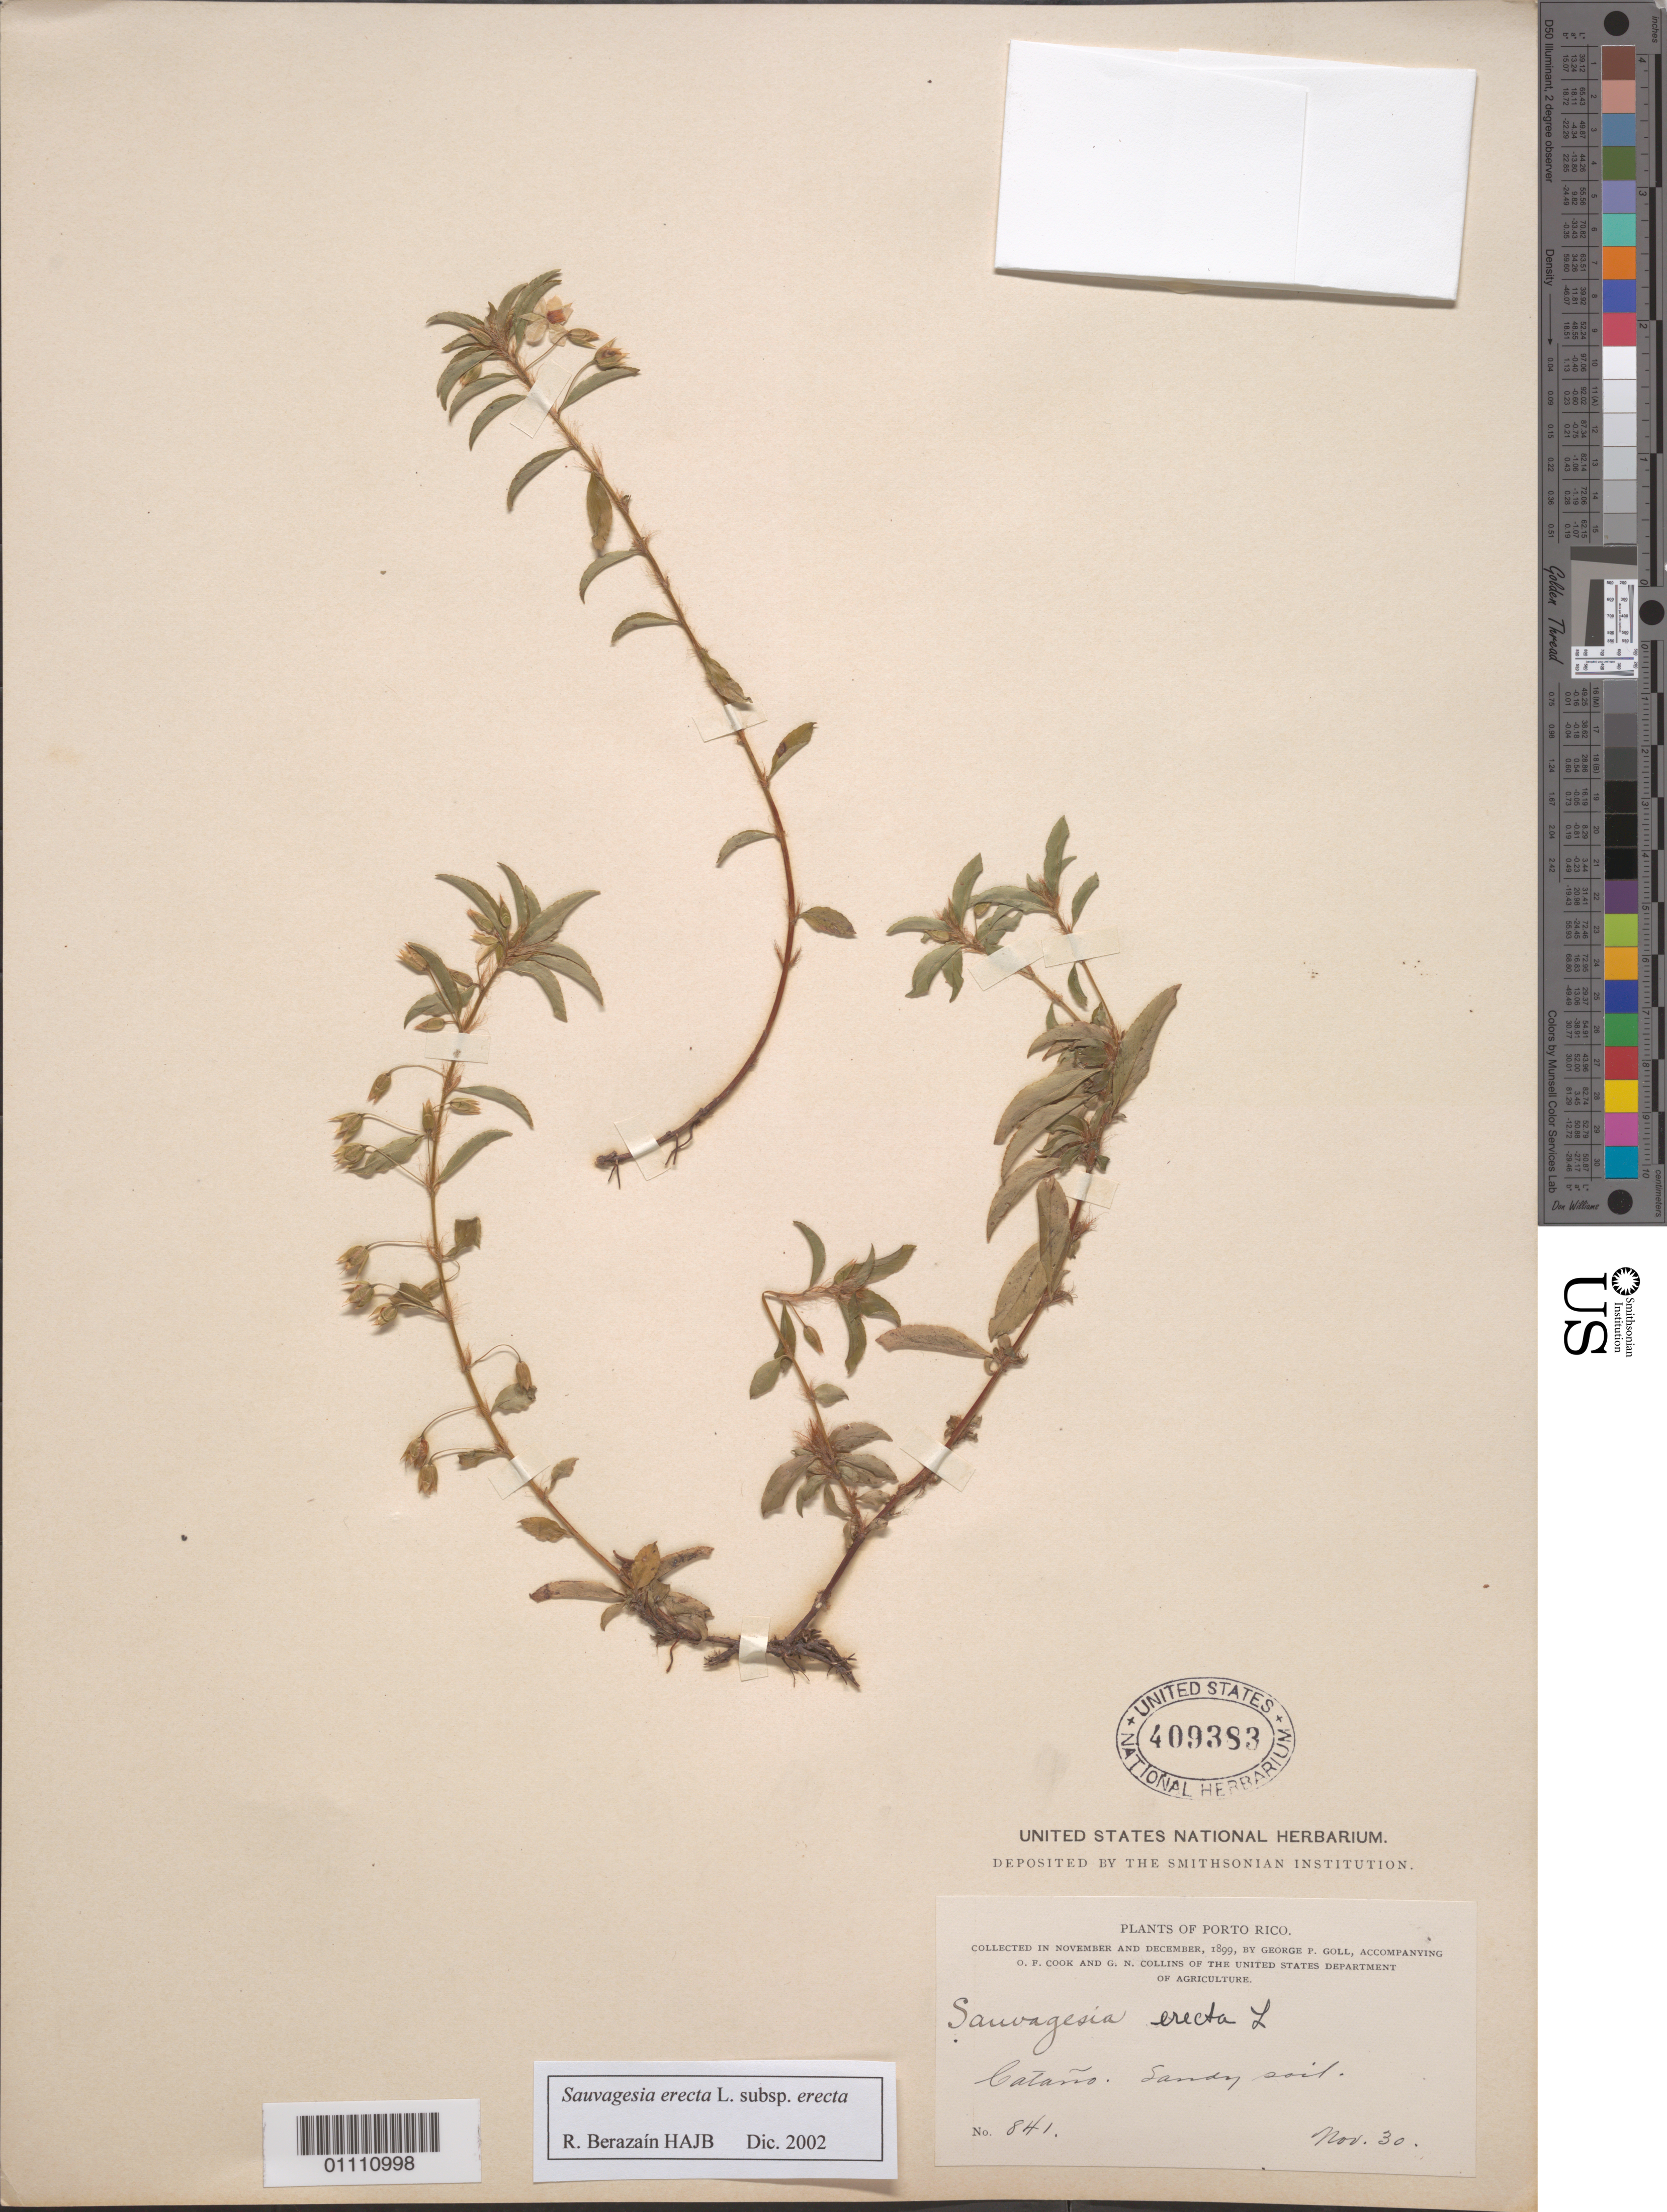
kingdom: Plantae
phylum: Tracheophyta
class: Magnoliopsida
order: Malpighiales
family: Ochnaceae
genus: Sauvagesia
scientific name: Sauvagesia erecta subsp. erecta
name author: L.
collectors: G. Goll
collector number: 841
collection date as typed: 30 Nov 1899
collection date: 1899-11-30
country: Puerto Rico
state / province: Cataño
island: Puerto Rico I.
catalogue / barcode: US 409383